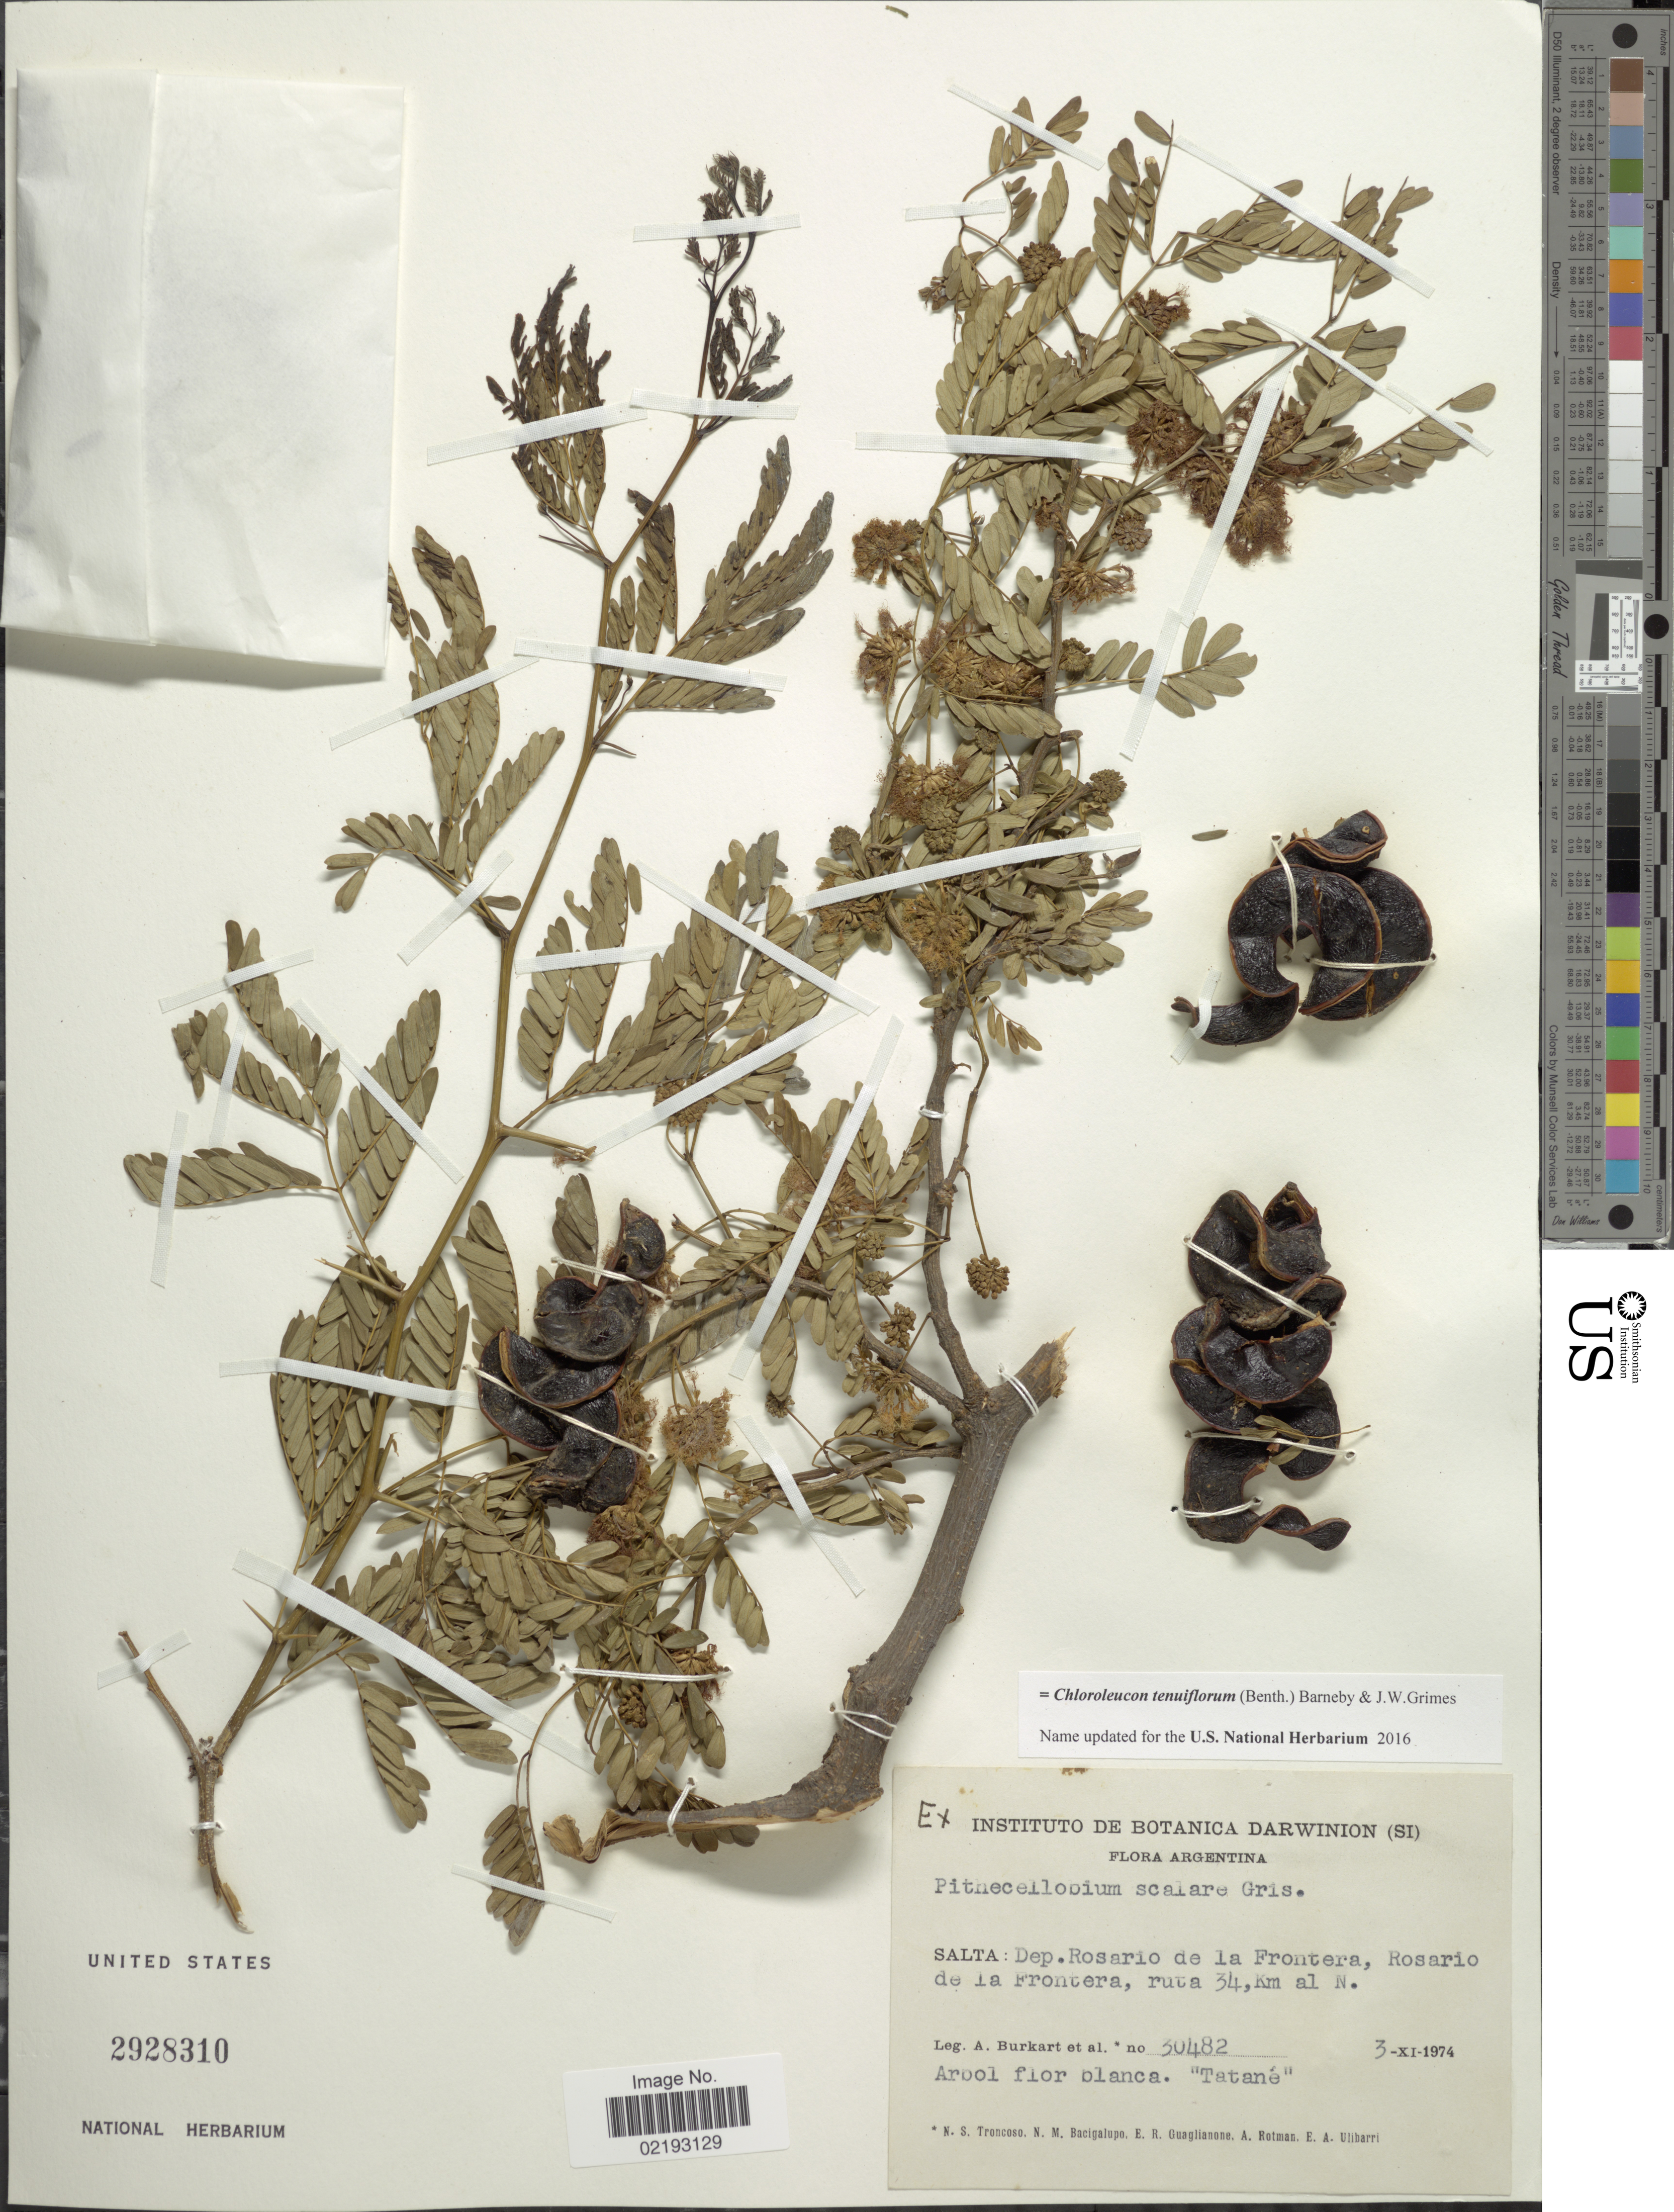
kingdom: Plantae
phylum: Tracheophyta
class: Magnoliopsida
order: Fabales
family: Fabaceae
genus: Chloroleucon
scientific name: Chloroleucon tenuiflorum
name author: (Benth.) Barneby & J.W. Grimes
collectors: A. E. Burkart, N. Troncoso, N. M. Bacigalupo, E. R. Guaglianone & et al.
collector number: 30482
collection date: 1974-11-03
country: Argentina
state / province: Salta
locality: Dep. Rosario de la Frontera, Rosario de la Frontera, ruta 34, km al N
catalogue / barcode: US 2928310